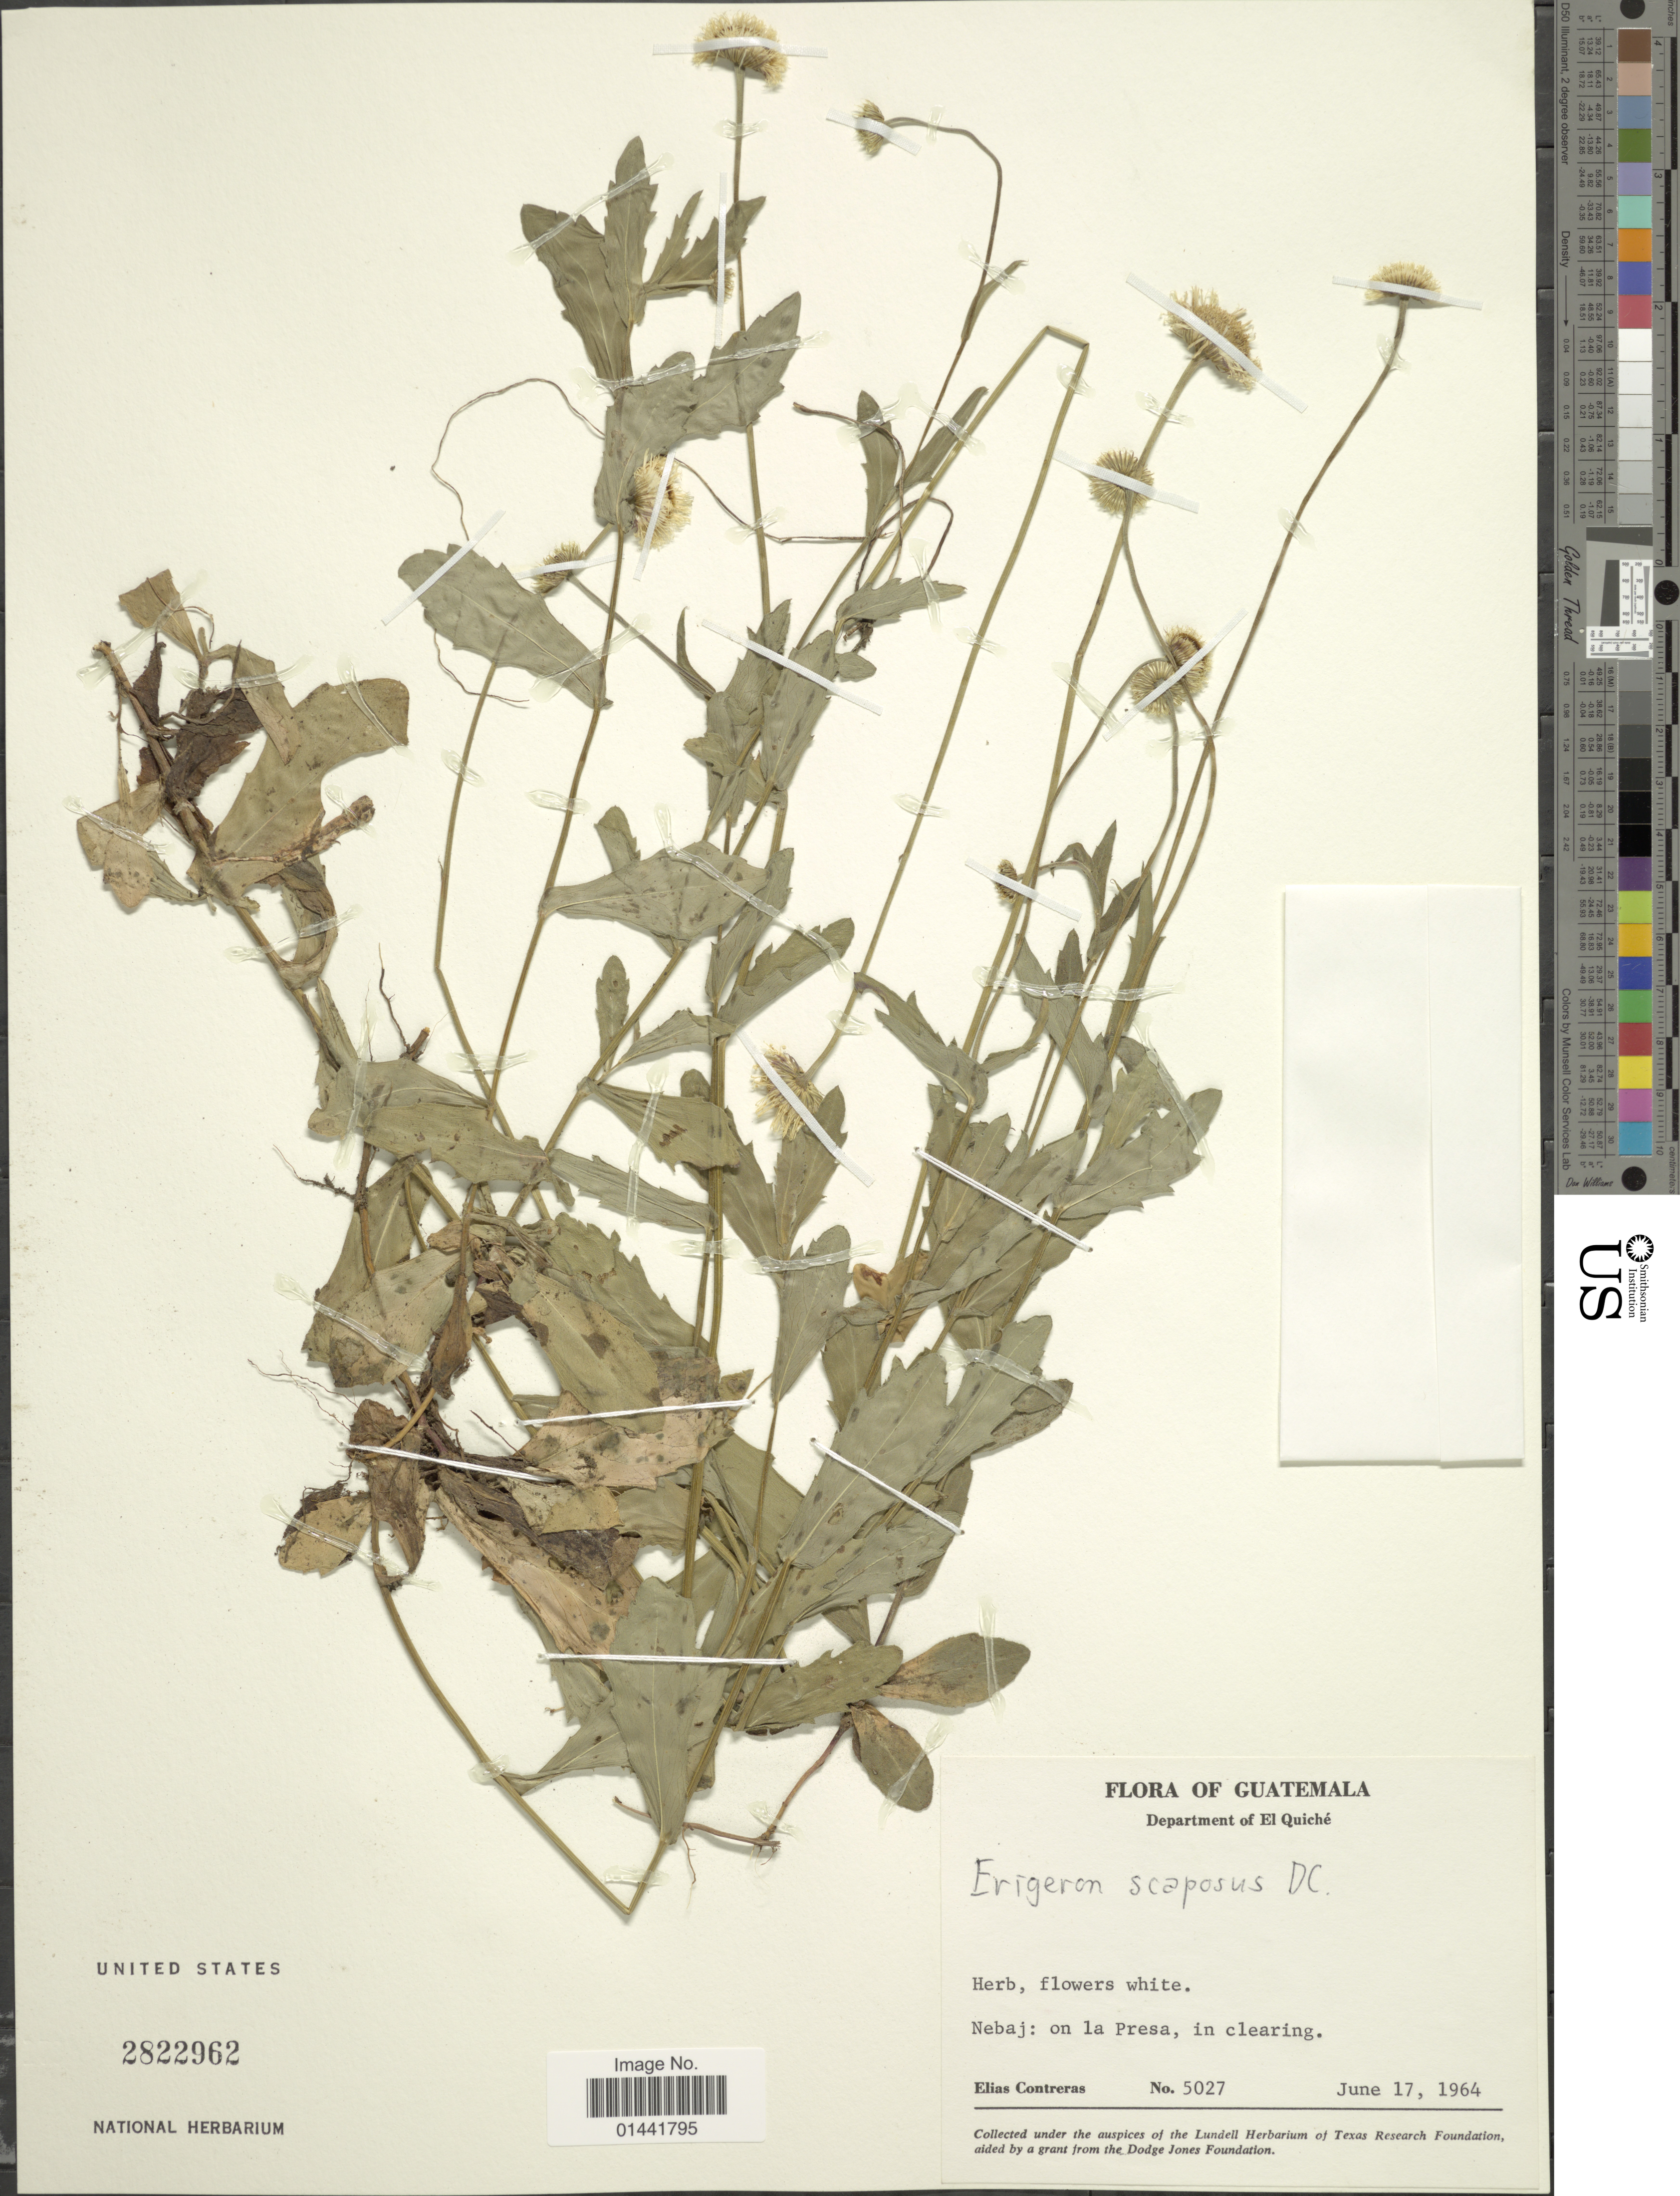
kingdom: Plantae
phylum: Tracheophyta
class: Magnoliopsida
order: Asterales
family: Asteraceae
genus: Erigeron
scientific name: Erigeron scaposus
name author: DC.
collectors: E. Contreras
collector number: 5027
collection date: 1964-06-17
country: Guatemala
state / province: El Quiché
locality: Nebaj: on la Pressa, in clearing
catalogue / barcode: US 2822962